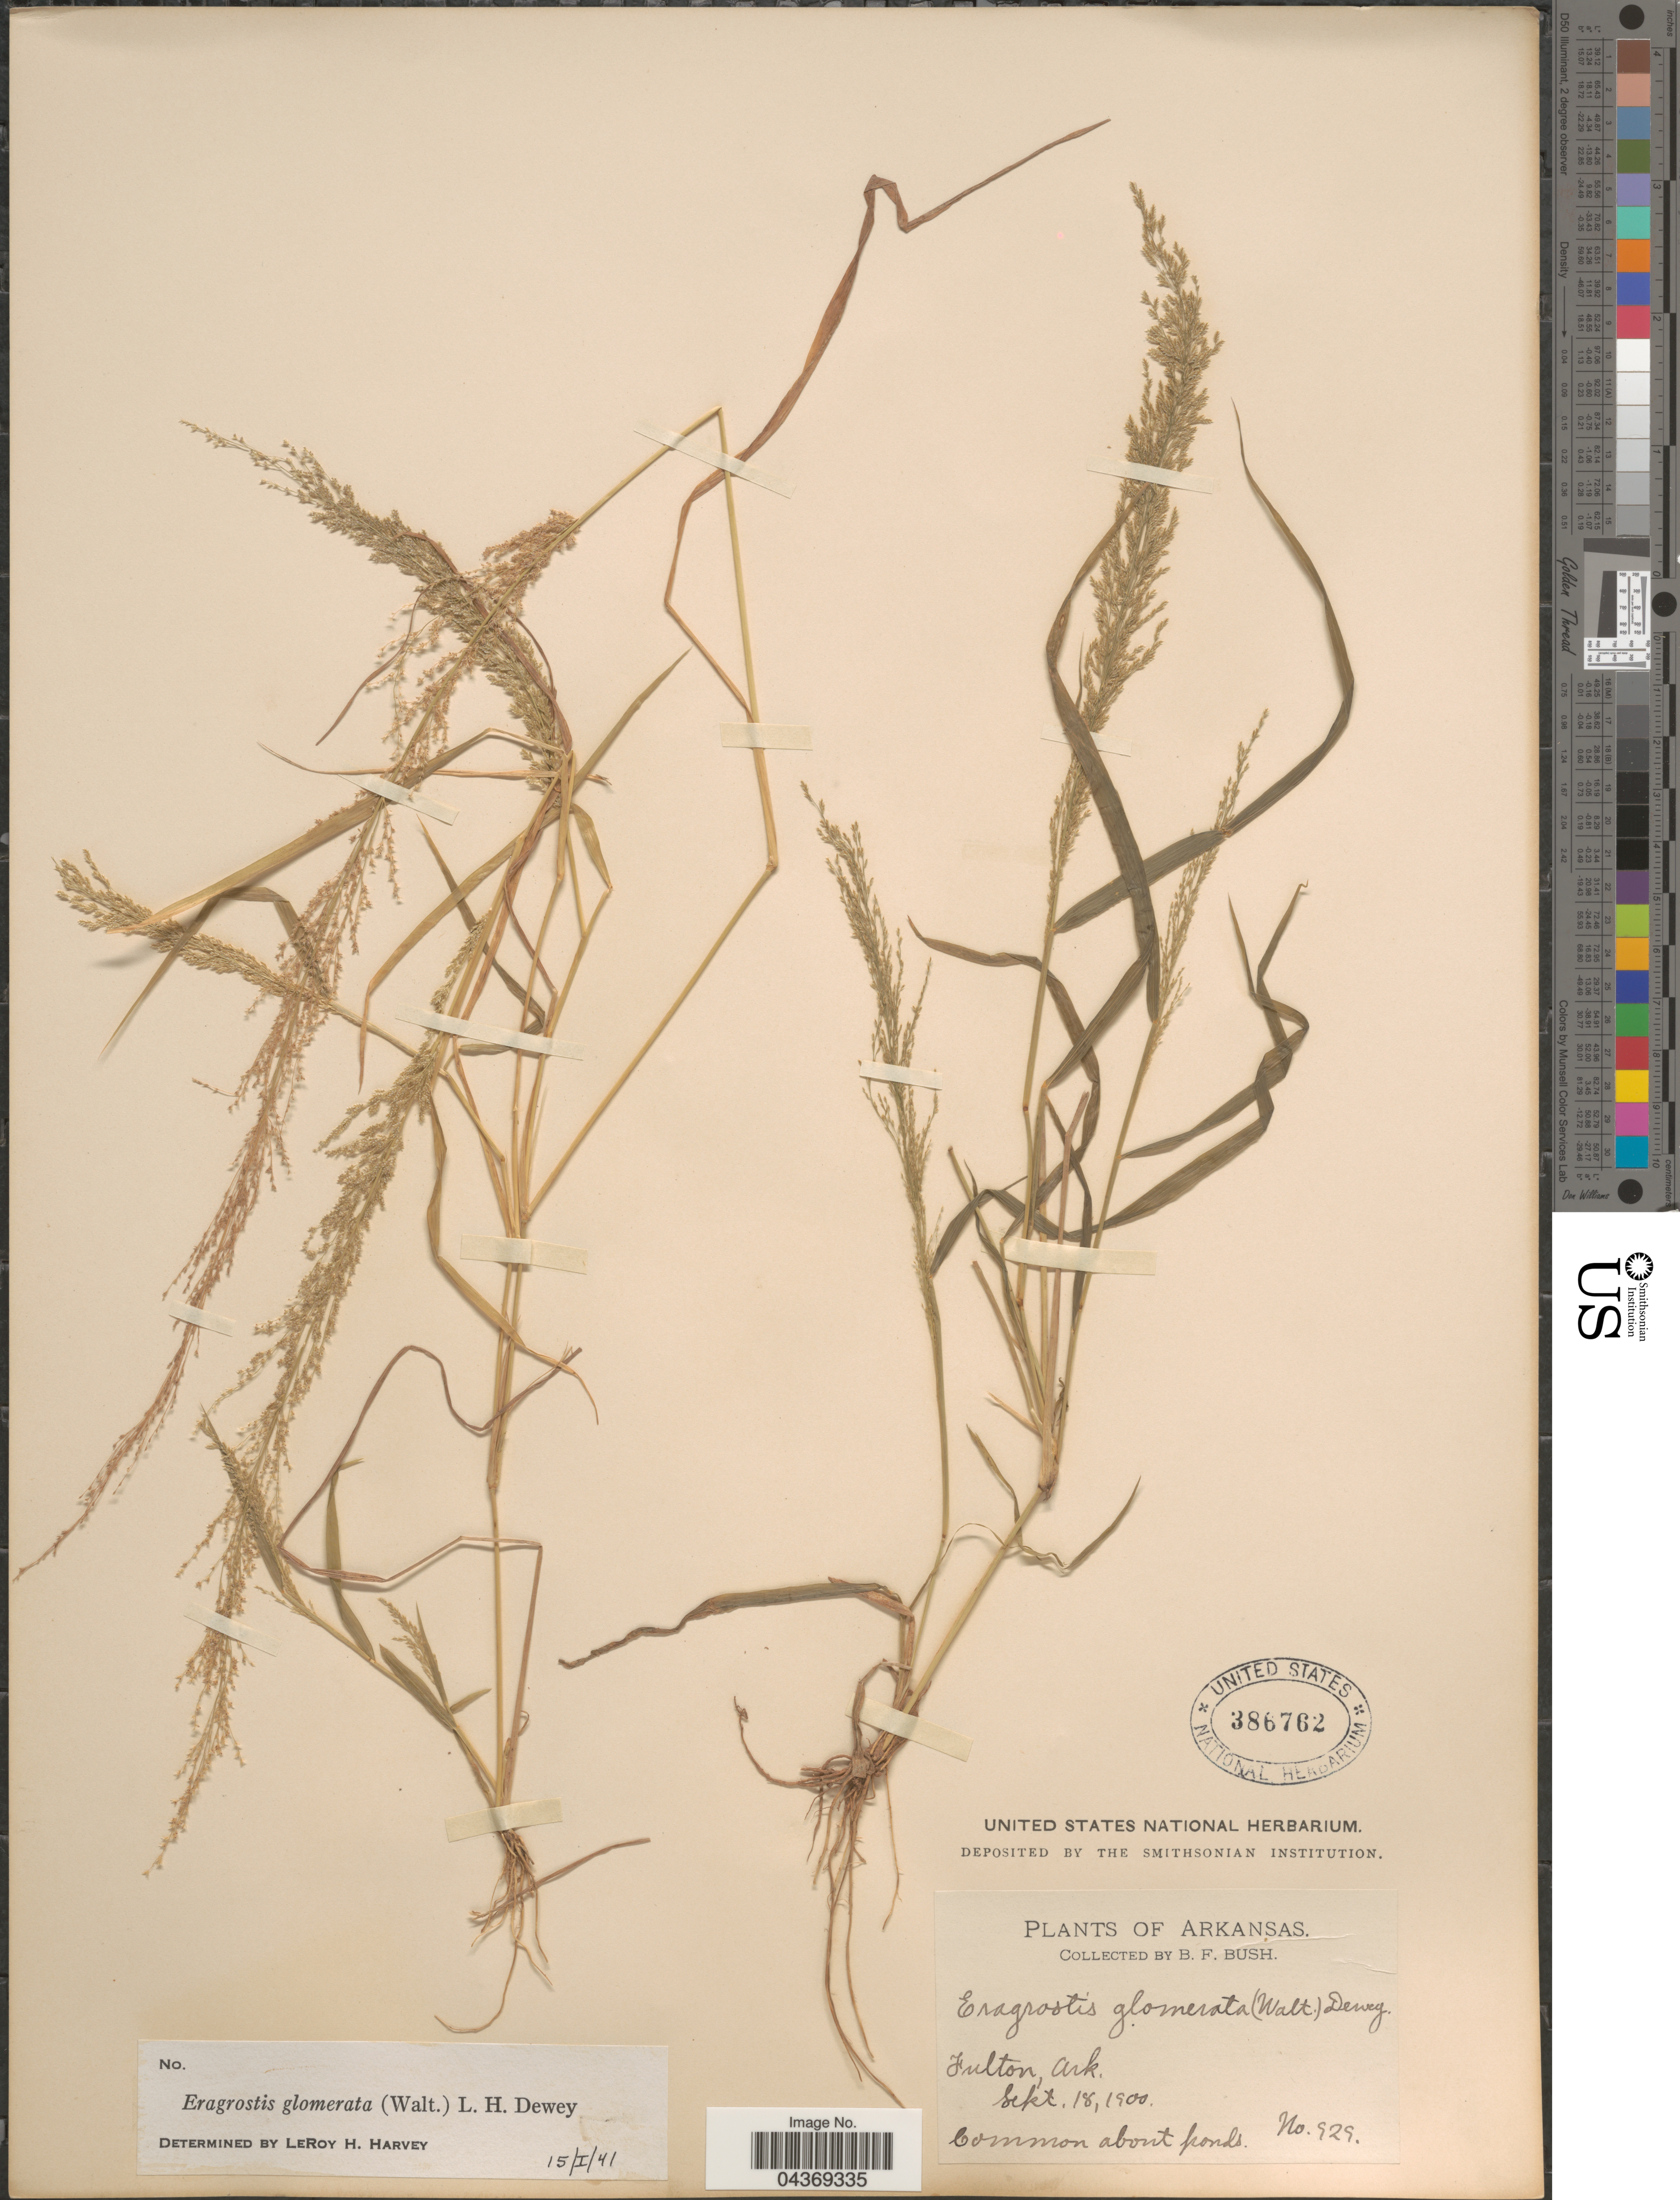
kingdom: Plantae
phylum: Tracheophyta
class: Liliopsida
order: Poales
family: Poaceae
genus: Eragrostis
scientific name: Eragrostis japonica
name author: (Thunb.) Trin.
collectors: B. F. Bush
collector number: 929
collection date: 1900-09-18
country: United States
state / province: Arkansas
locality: Fulton.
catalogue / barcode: US 386762